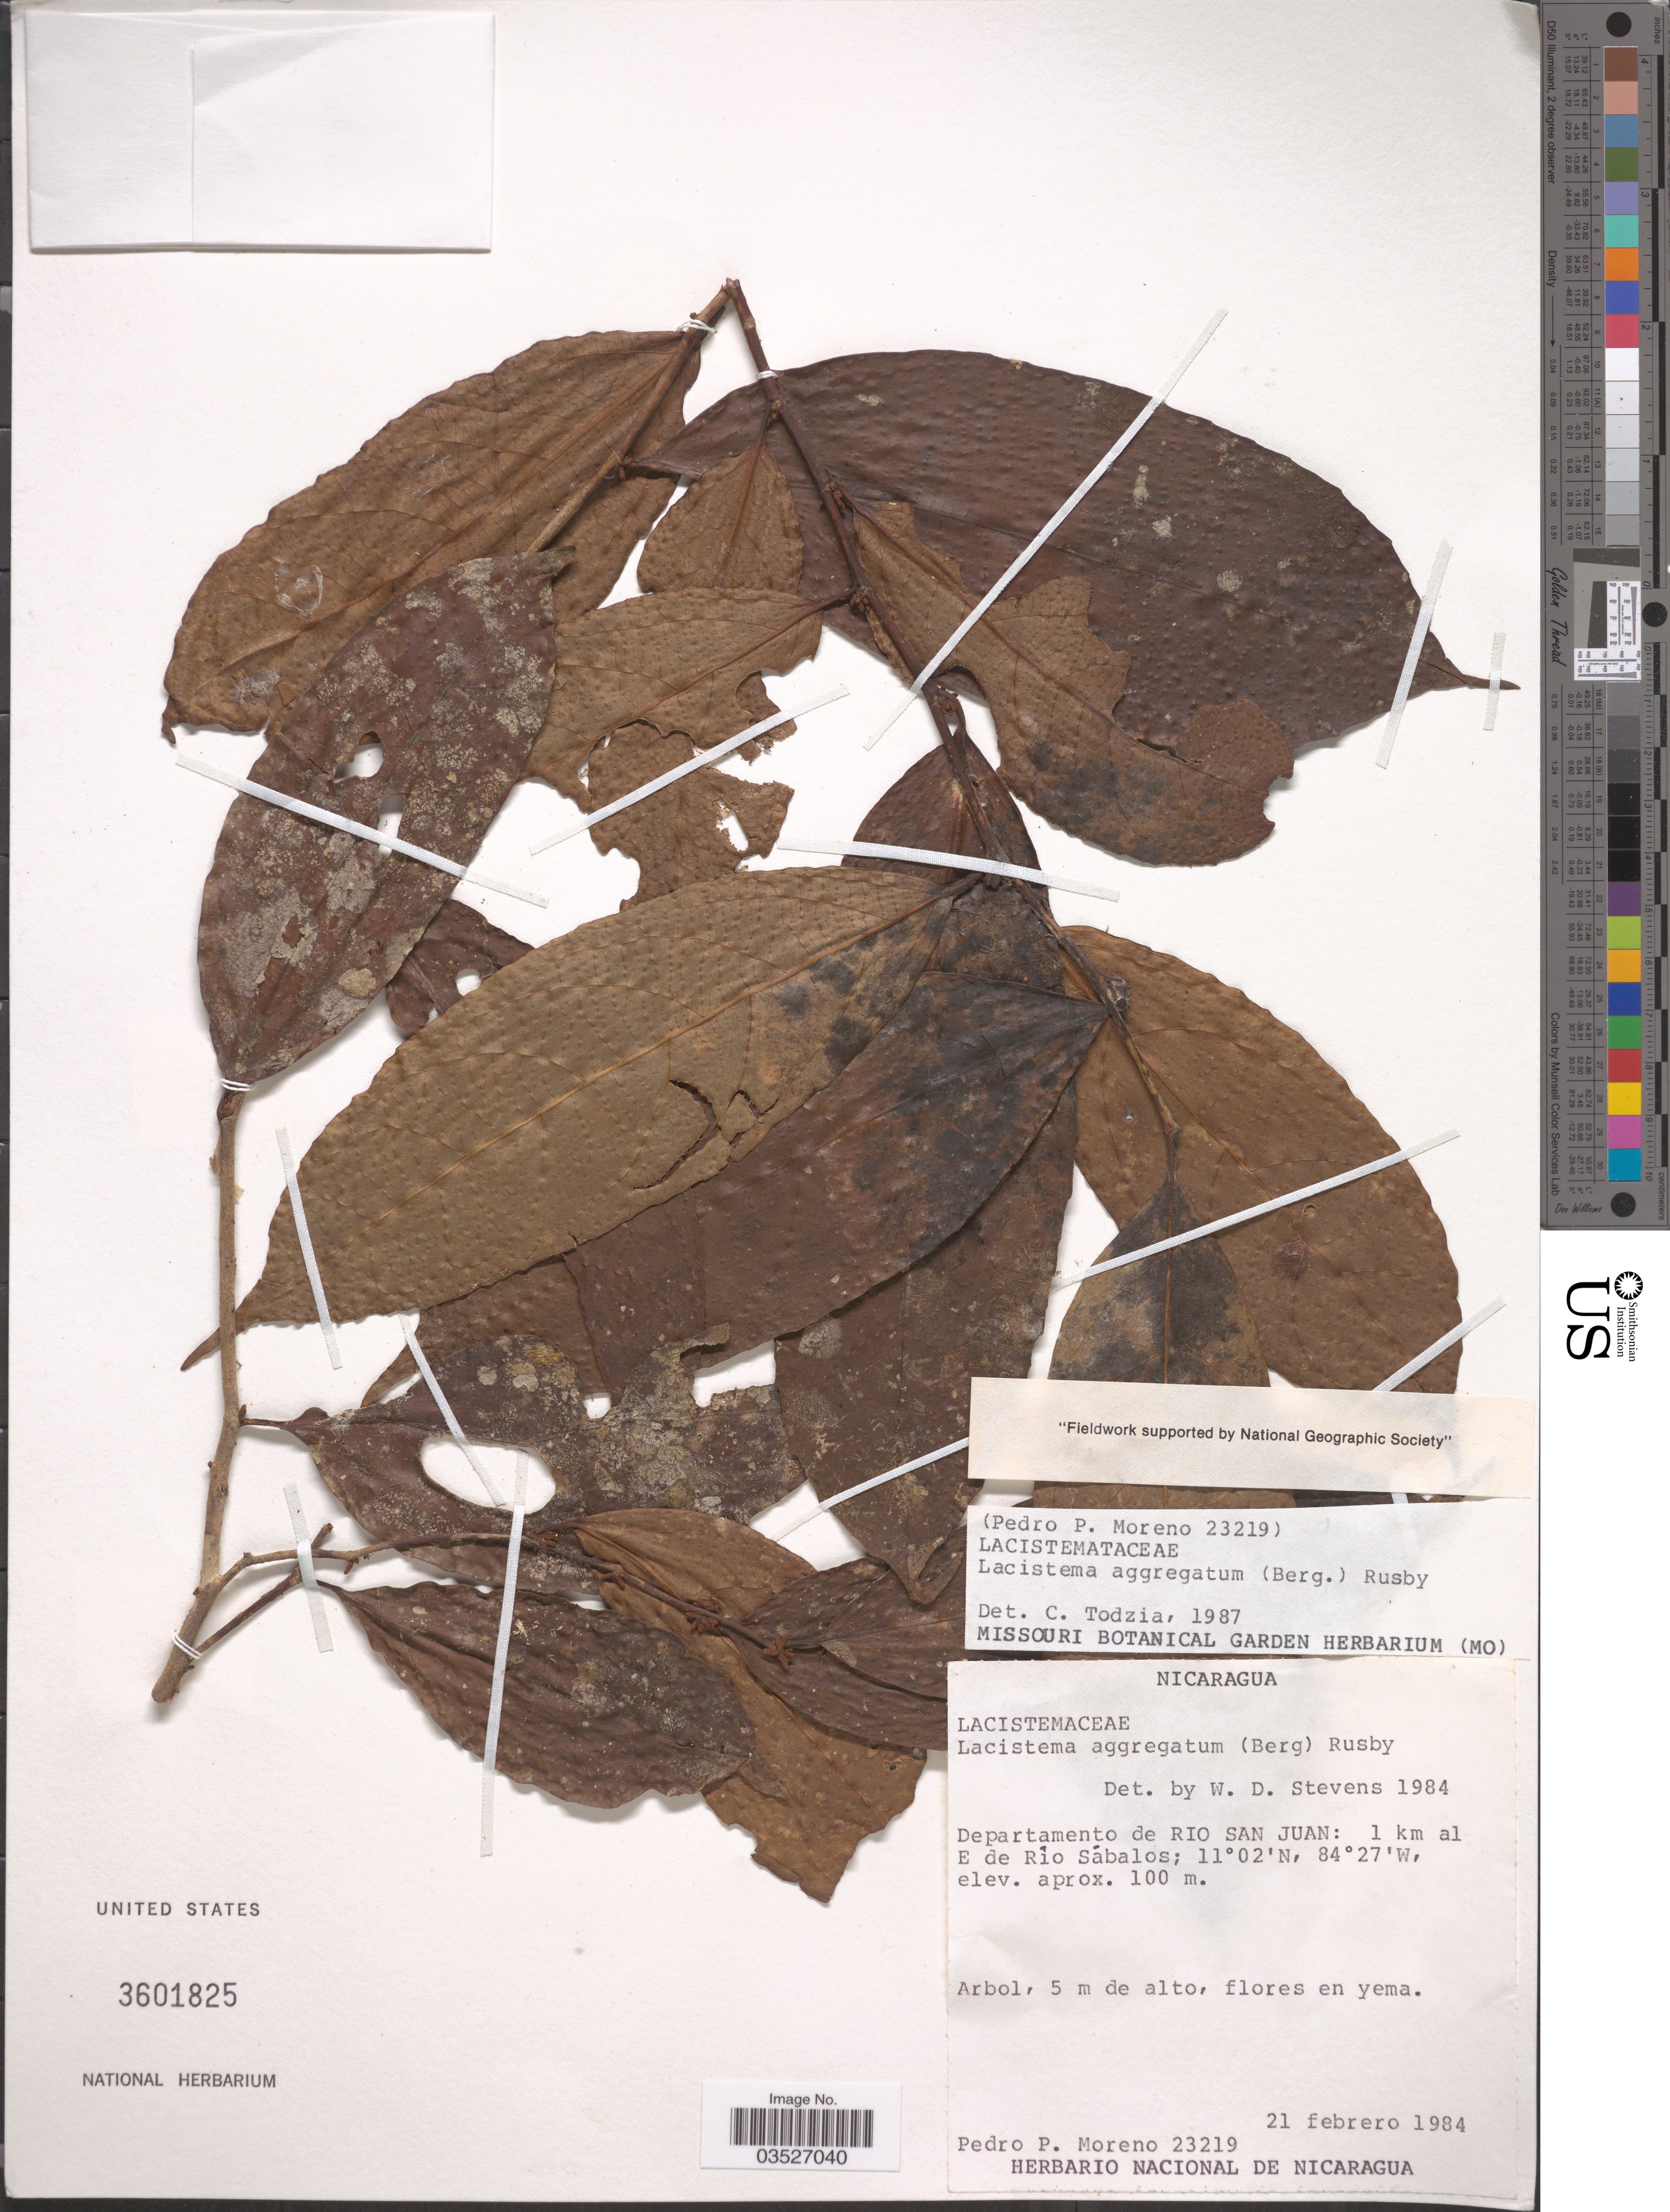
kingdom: Plantae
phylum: Tracheophyta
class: Magnoliopsida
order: Malpighiales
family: Lacistemataceae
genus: Lacistema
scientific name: Lacistema aggregatum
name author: (P.J. Bergius) Rusby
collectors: P. Moreno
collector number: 23219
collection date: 1984-02-21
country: Nicaragua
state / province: Rio San Juan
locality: Departamento de Rio San Juan: 1 km al E de Río Sábalos.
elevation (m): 100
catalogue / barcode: US 3601825